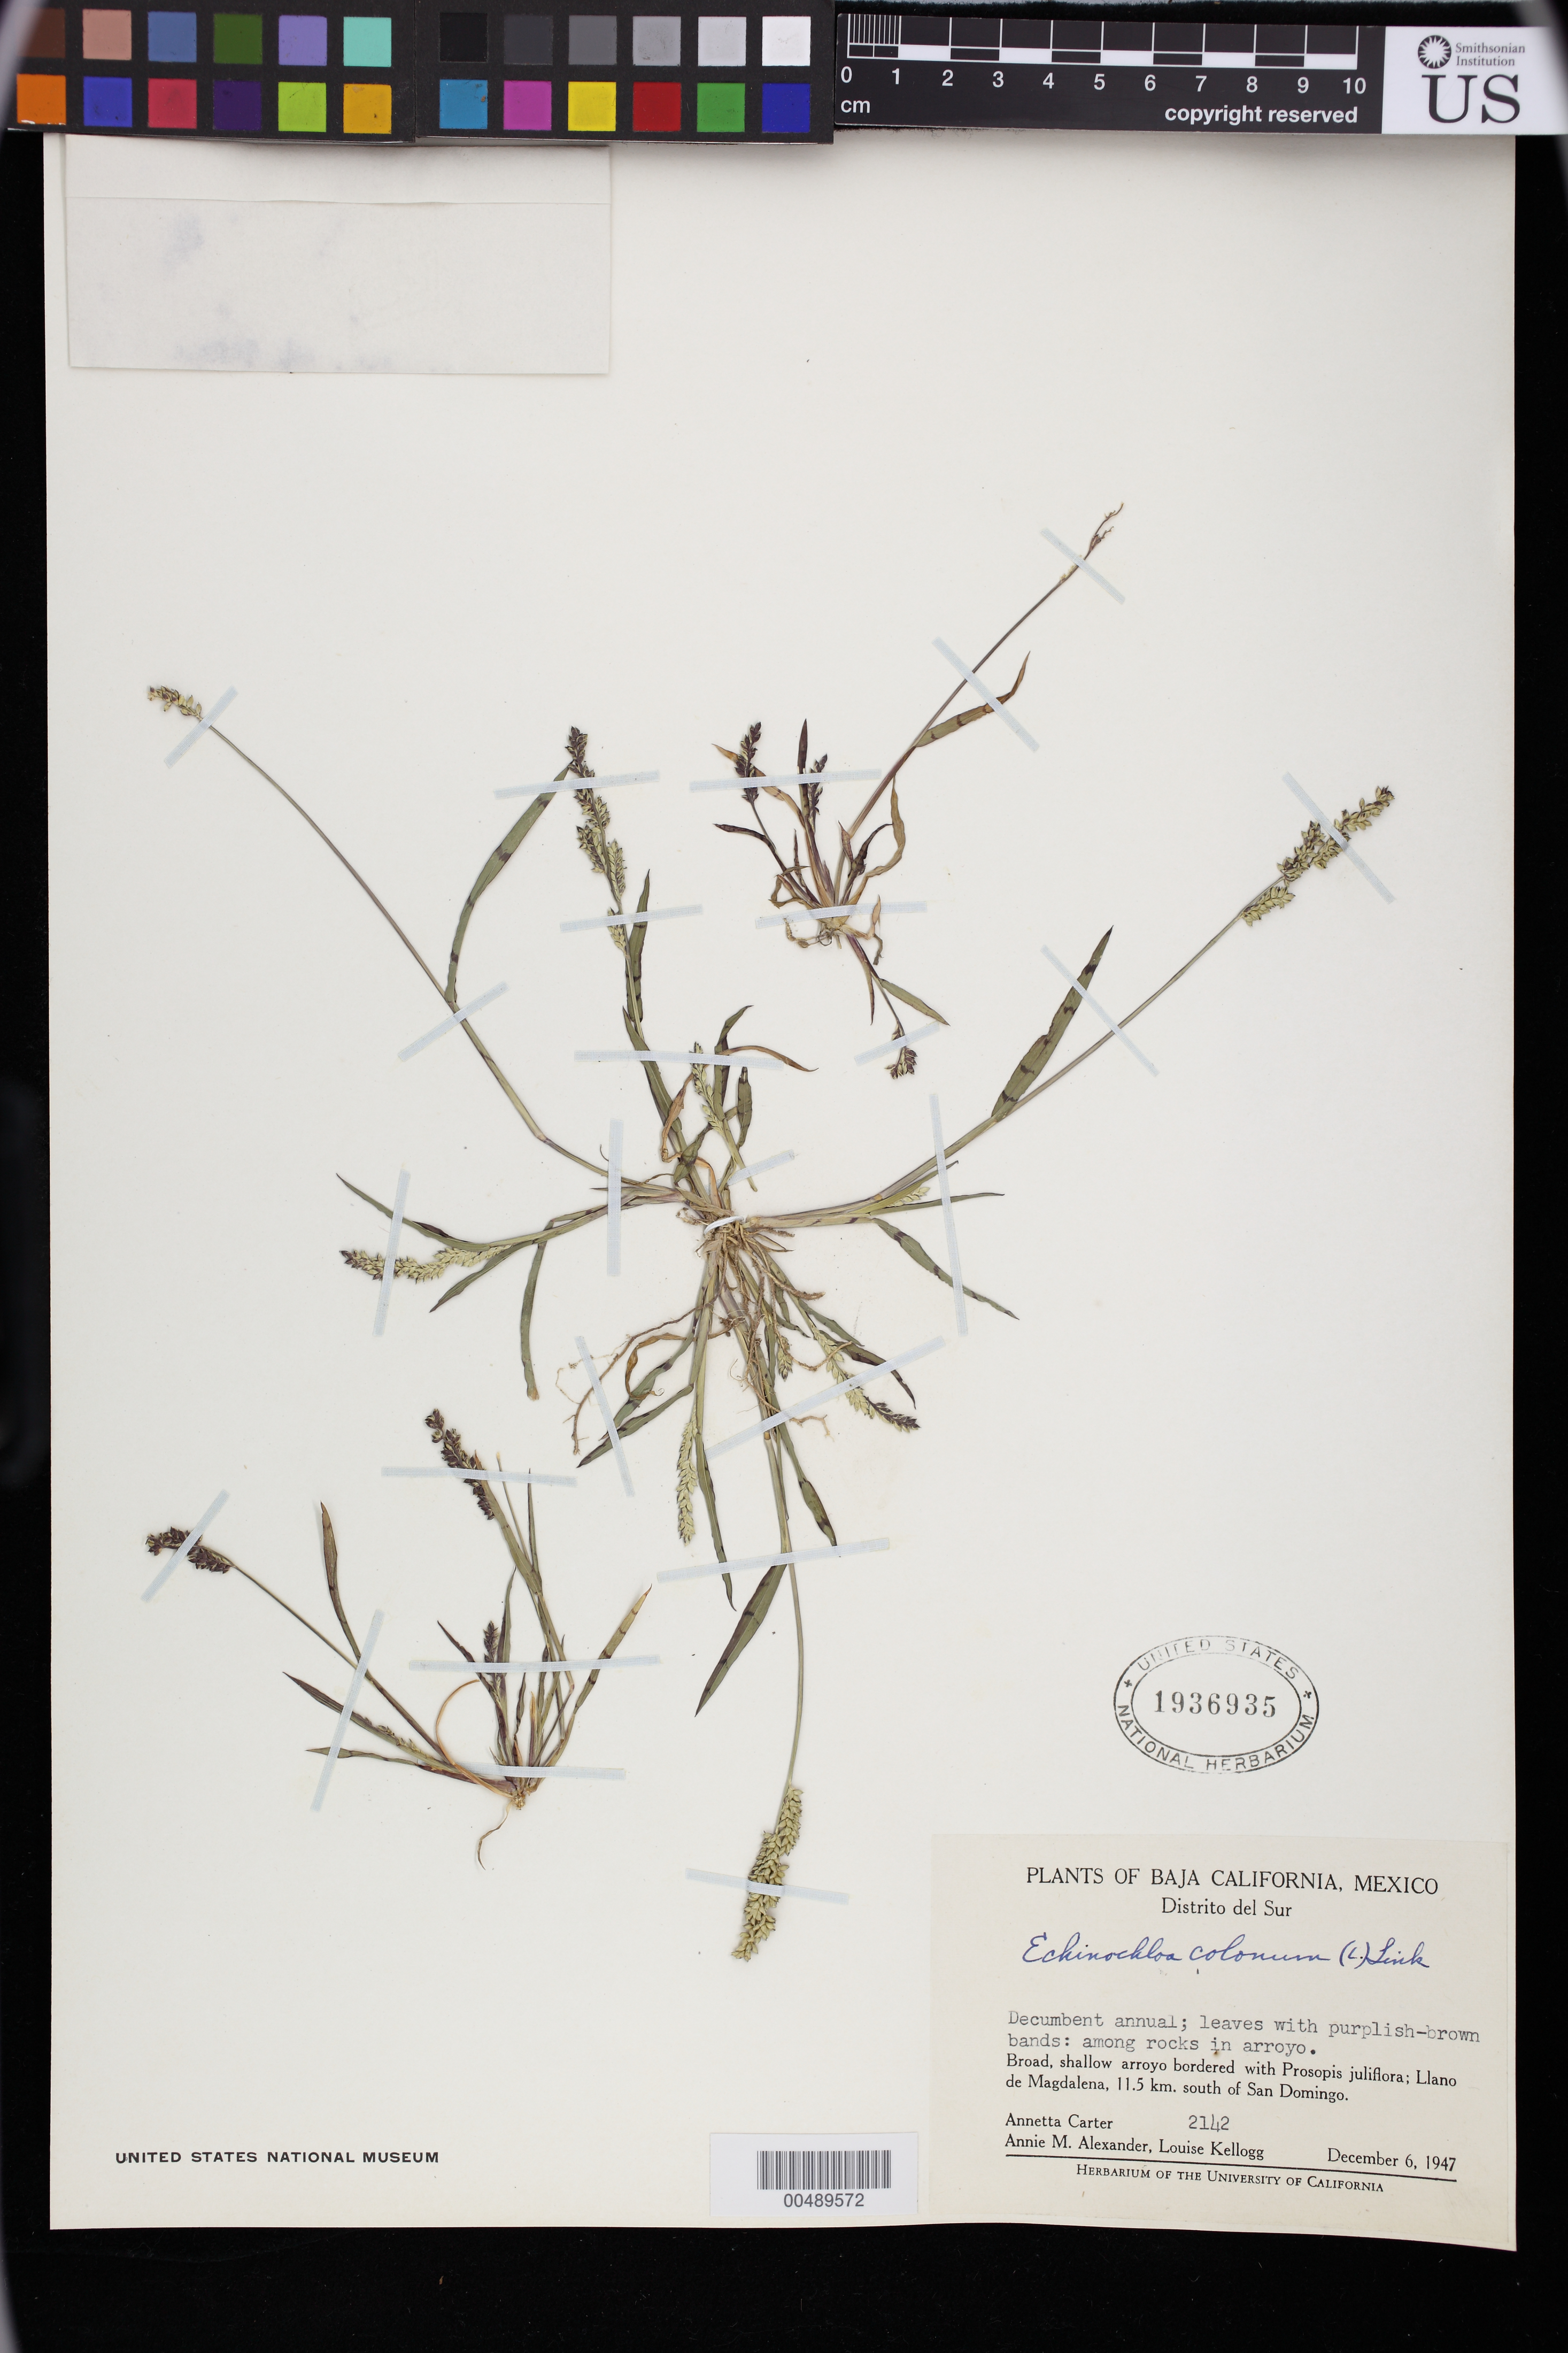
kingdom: Plantae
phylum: Tracheophyta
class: Liliopsida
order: Poales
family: Poaceae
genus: Echinochloa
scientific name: Echinochloa colona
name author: (L.) Link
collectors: A. M. Carter, A. M. Alexander & L. Kellogg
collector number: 2142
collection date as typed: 6 Dec 1947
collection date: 1947-12-06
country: Mexico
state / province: Baja California Sur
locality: LLano de Magdalena, 11.5 km S of San Domingo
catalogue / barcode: US 1936935